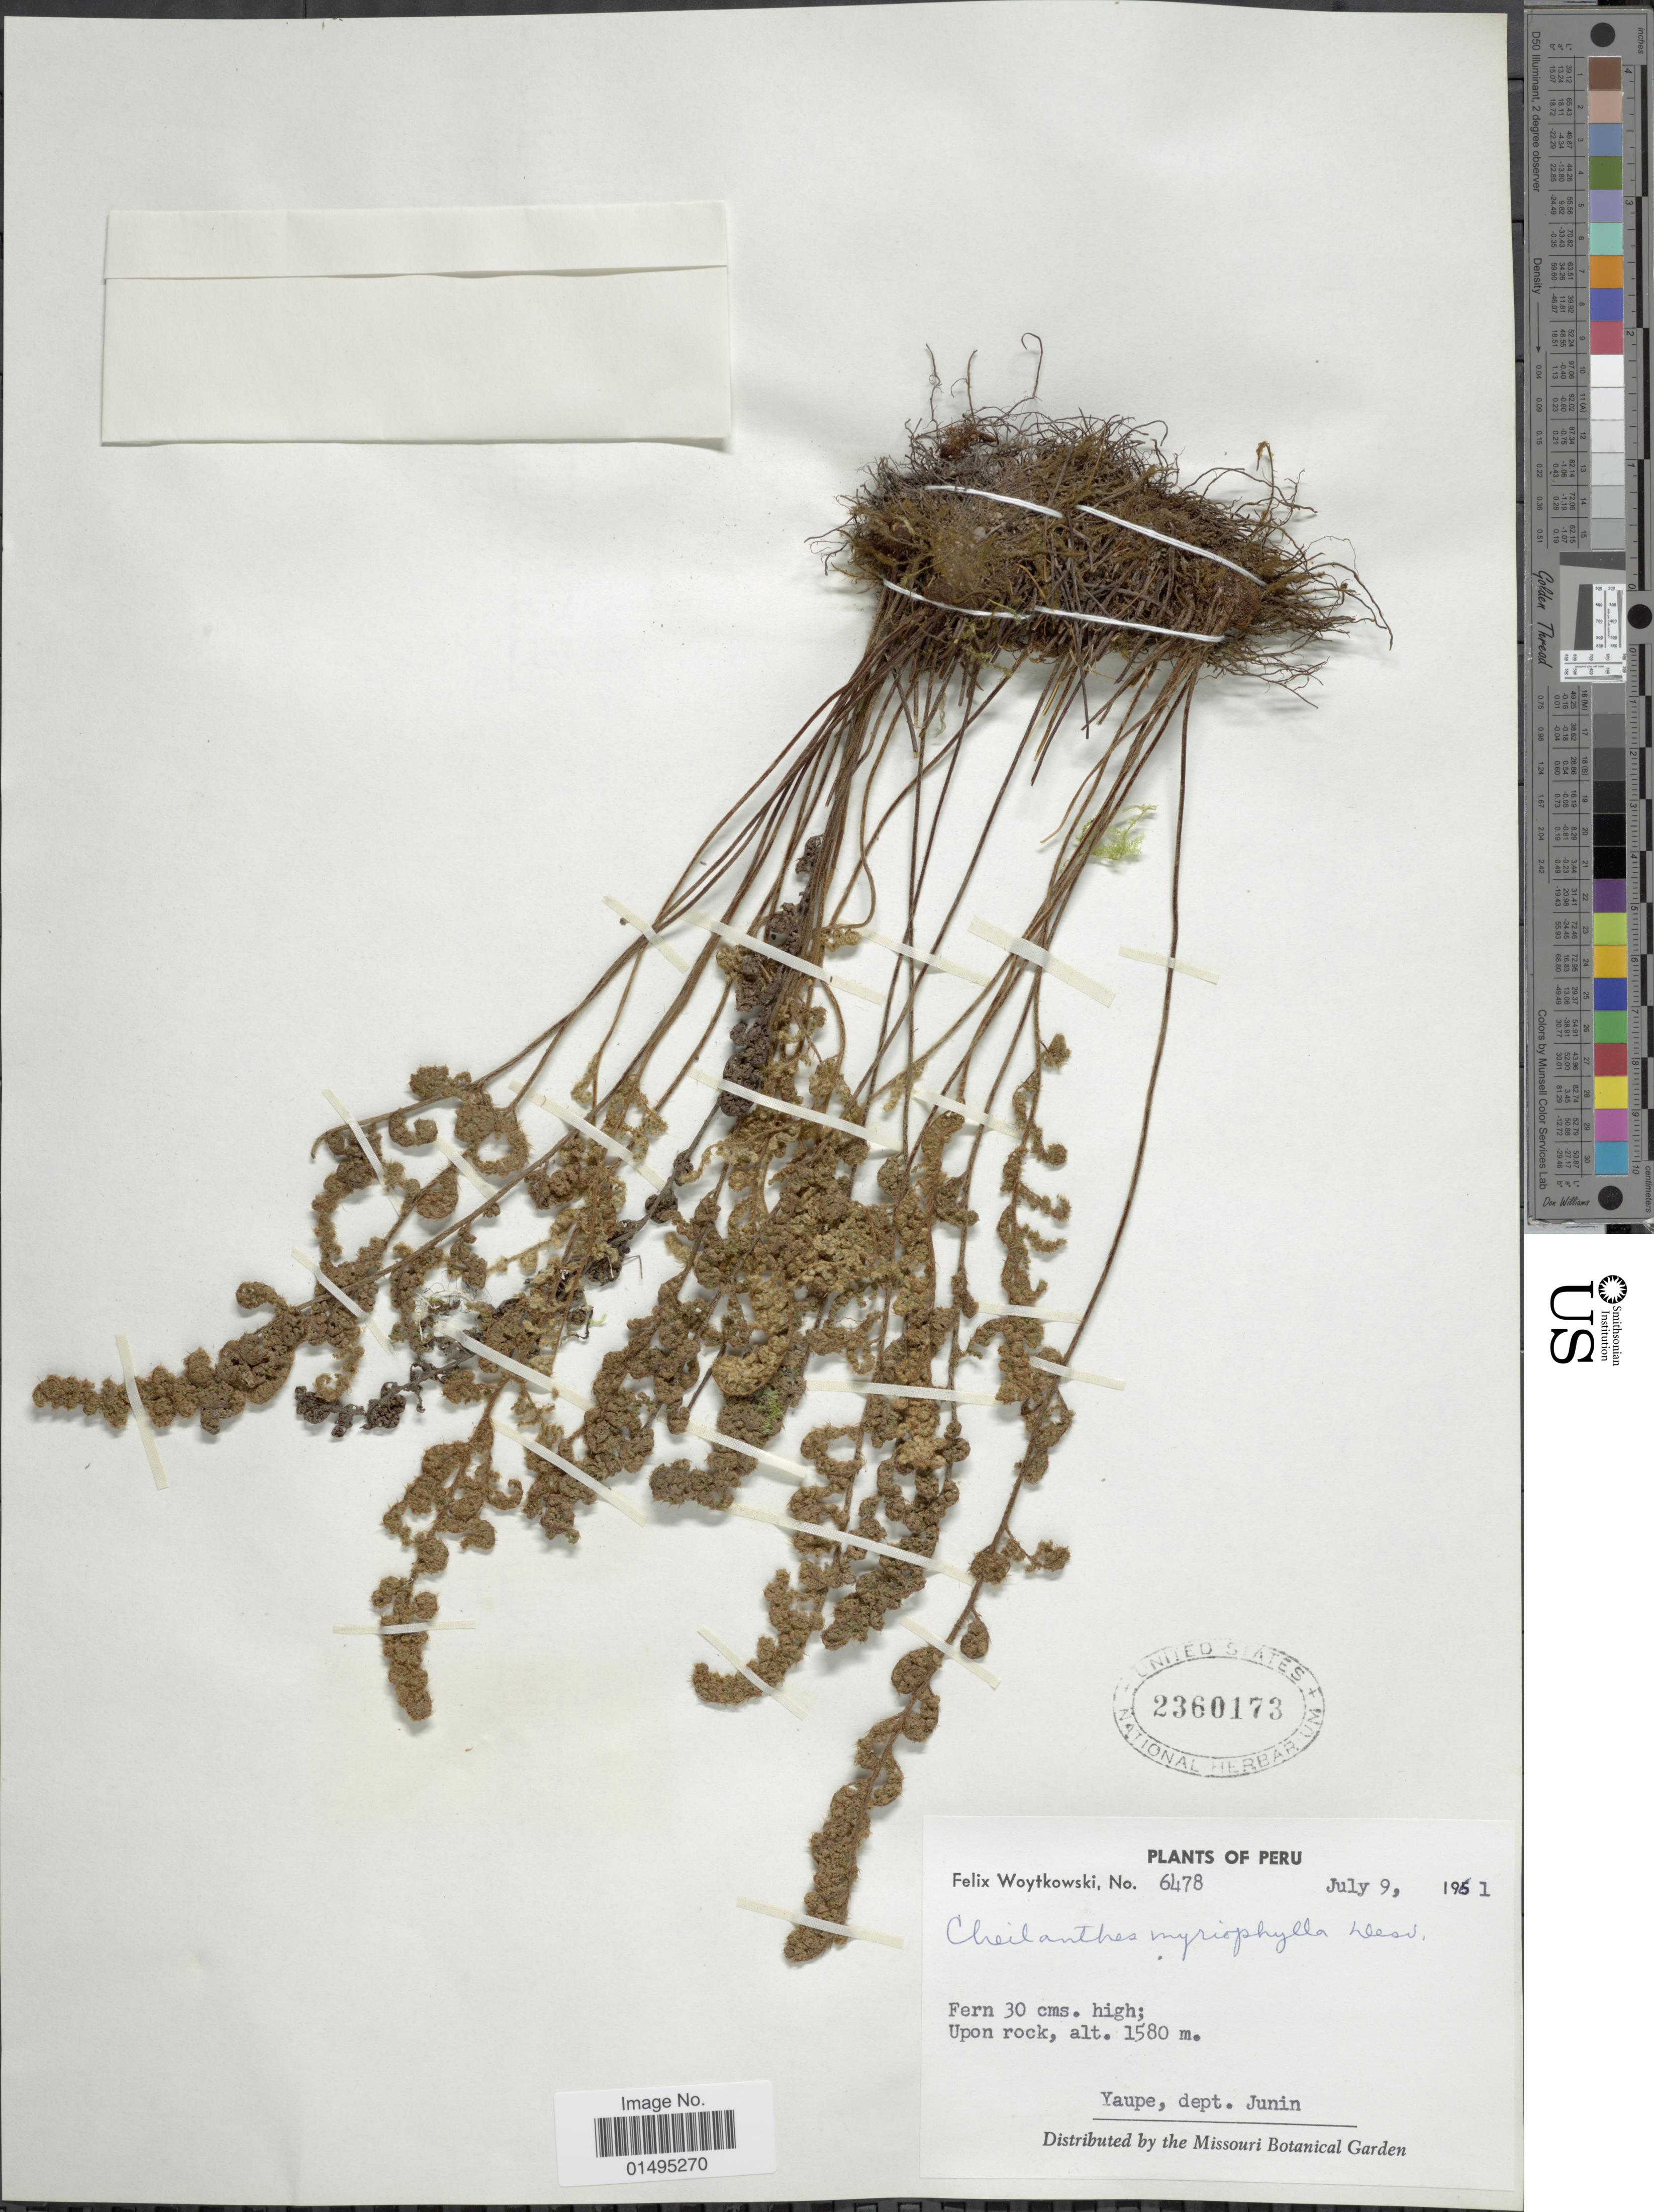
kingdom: Plantae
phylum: Tracheophyta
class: Polypodiopsida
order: Polypodiales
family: Pteridaceae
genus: Myriopteris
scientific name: Myriopteris myriophylla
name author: (Desv.) J. Sm.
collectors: F. Woytkowski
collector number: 6478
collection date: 1961-07-09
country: Peru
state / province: Junín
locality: Peru, Yaupe, Dept. Junin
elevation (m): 1580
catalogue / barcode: US 2360173